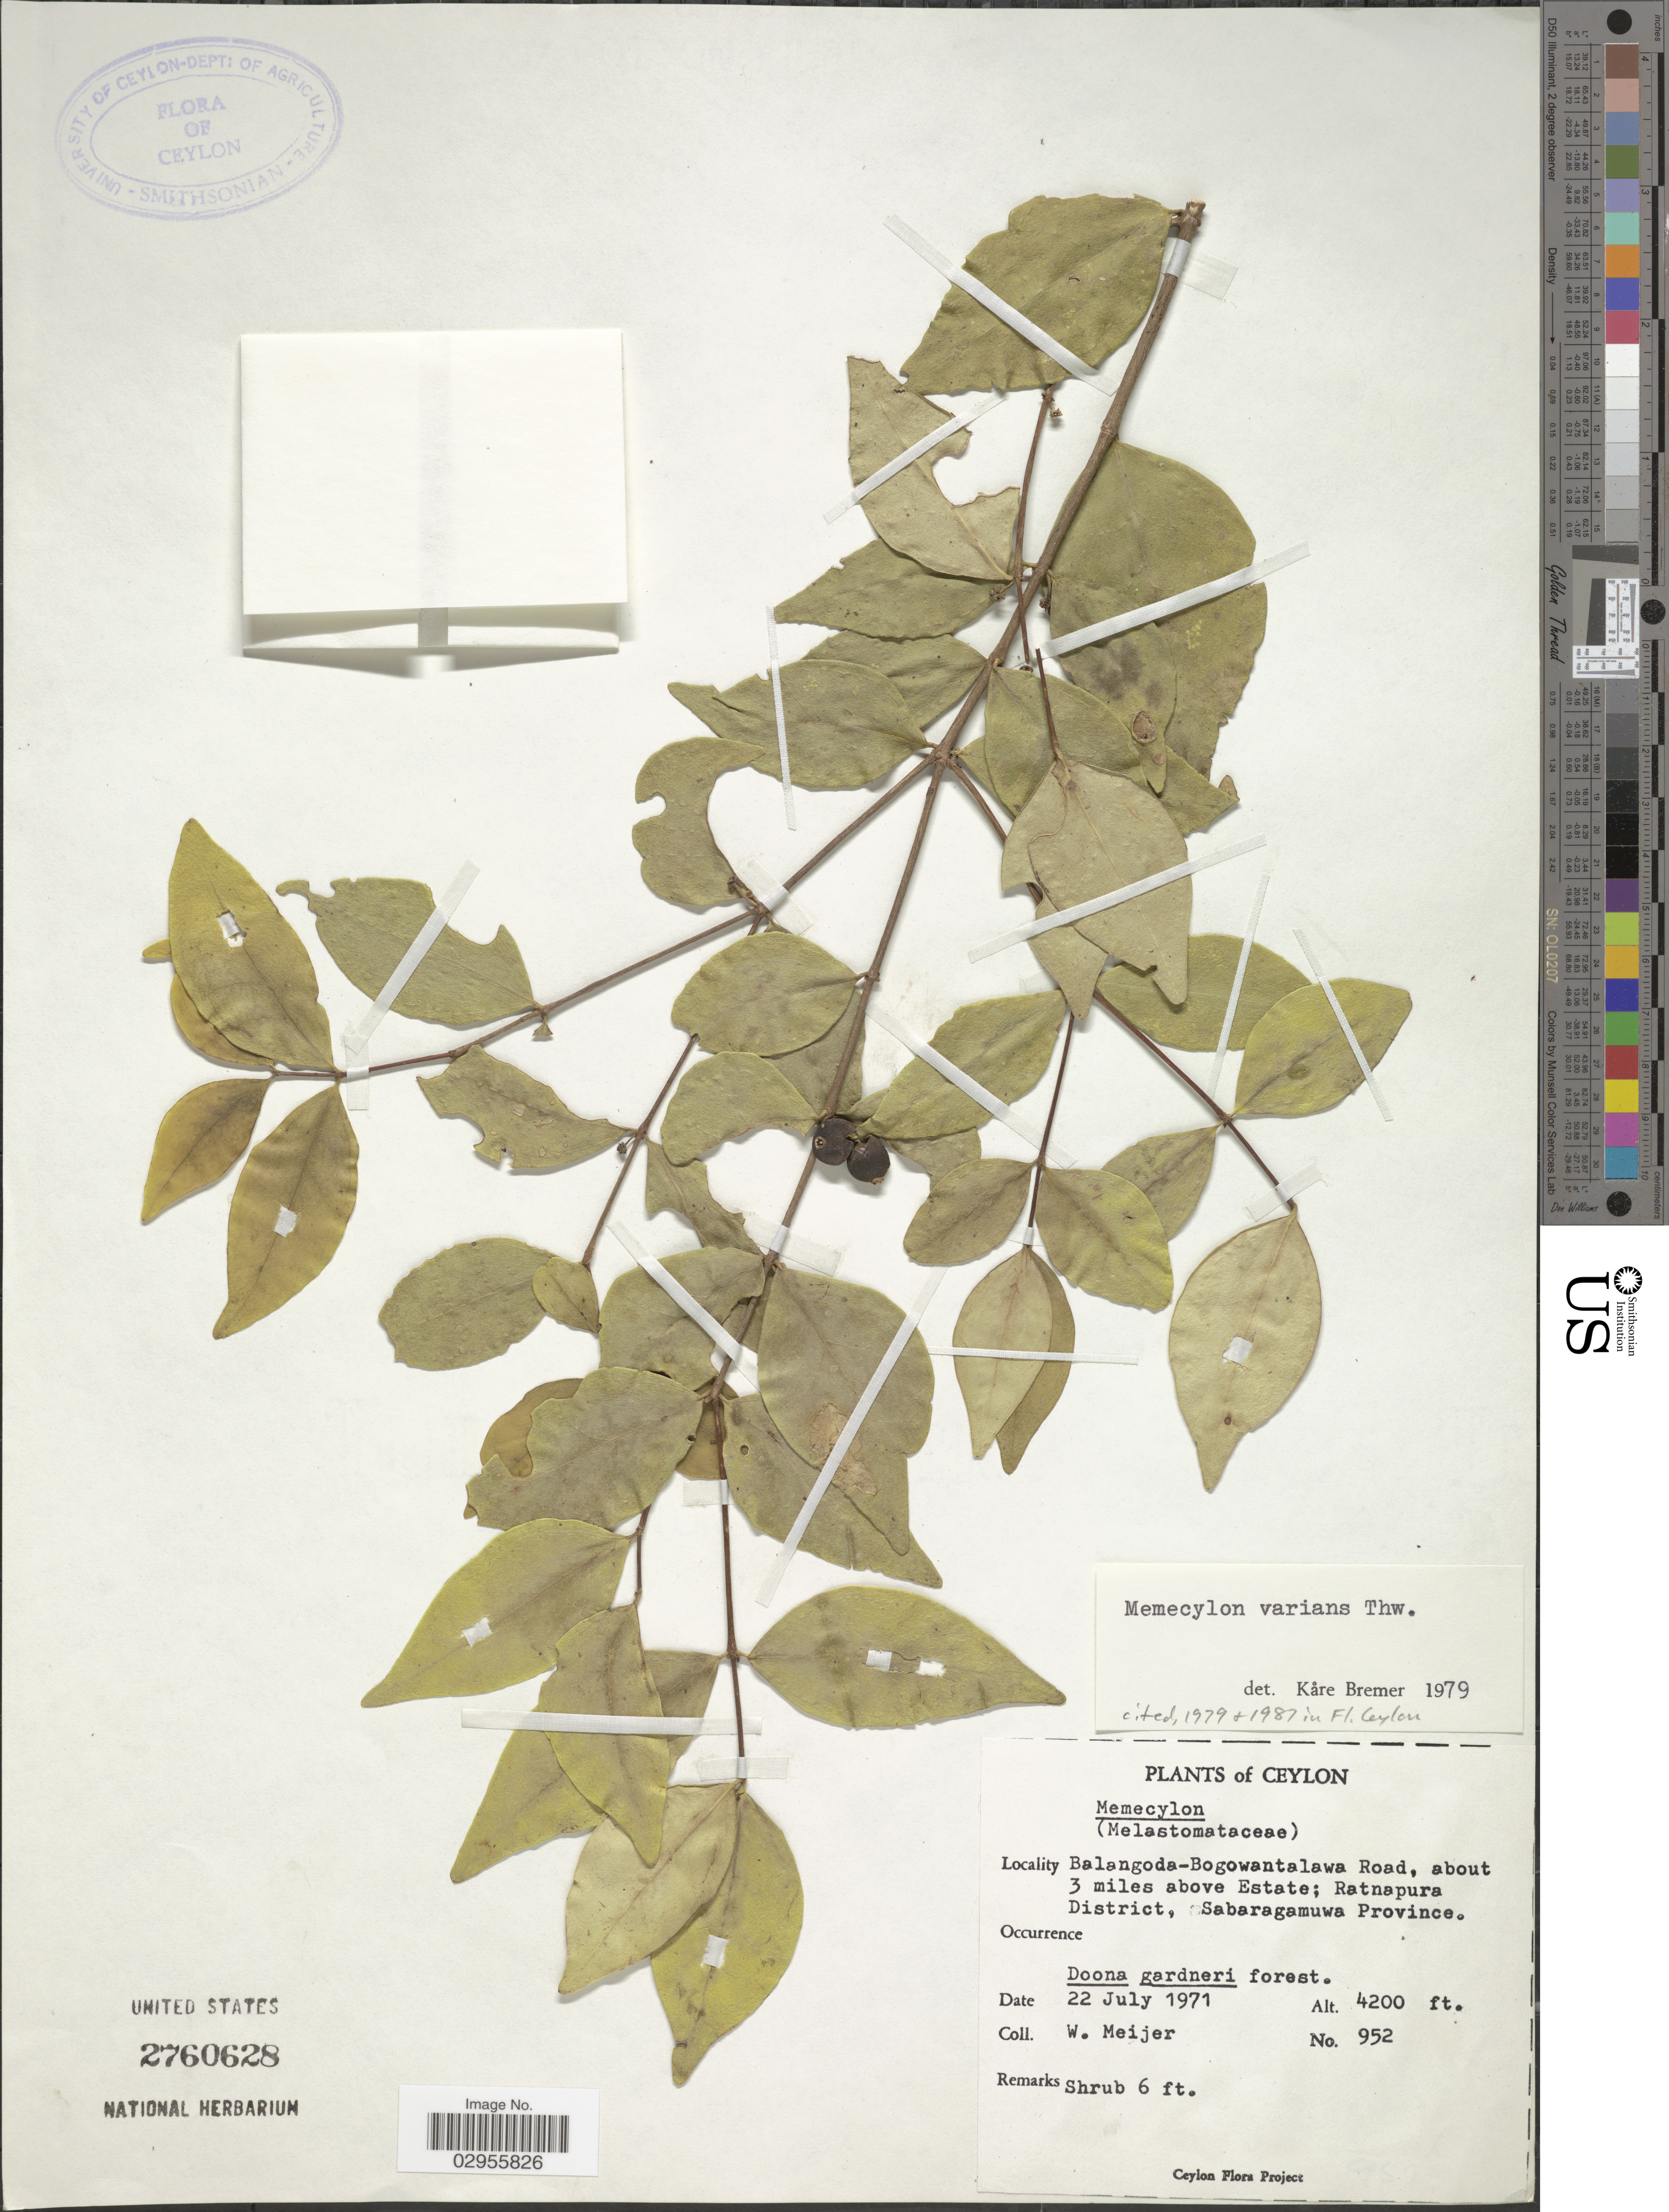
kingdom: Plantae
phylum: Tracheophyta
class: Magnoliopsida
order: Myrtales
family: Melastomataceae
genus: Memecylon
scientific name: Memecylon varians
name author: Thwaites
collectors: W. Meijer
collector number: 952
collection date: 1971-07-22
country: Sri Lanka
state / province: Sabaragamuwa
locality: Ceylon, Balangoda-Bogowantalawa Road, about 3 miles above Estate; Ratnapura District. Doona gardneri forest.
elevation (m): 1280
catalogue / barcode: US 2760628